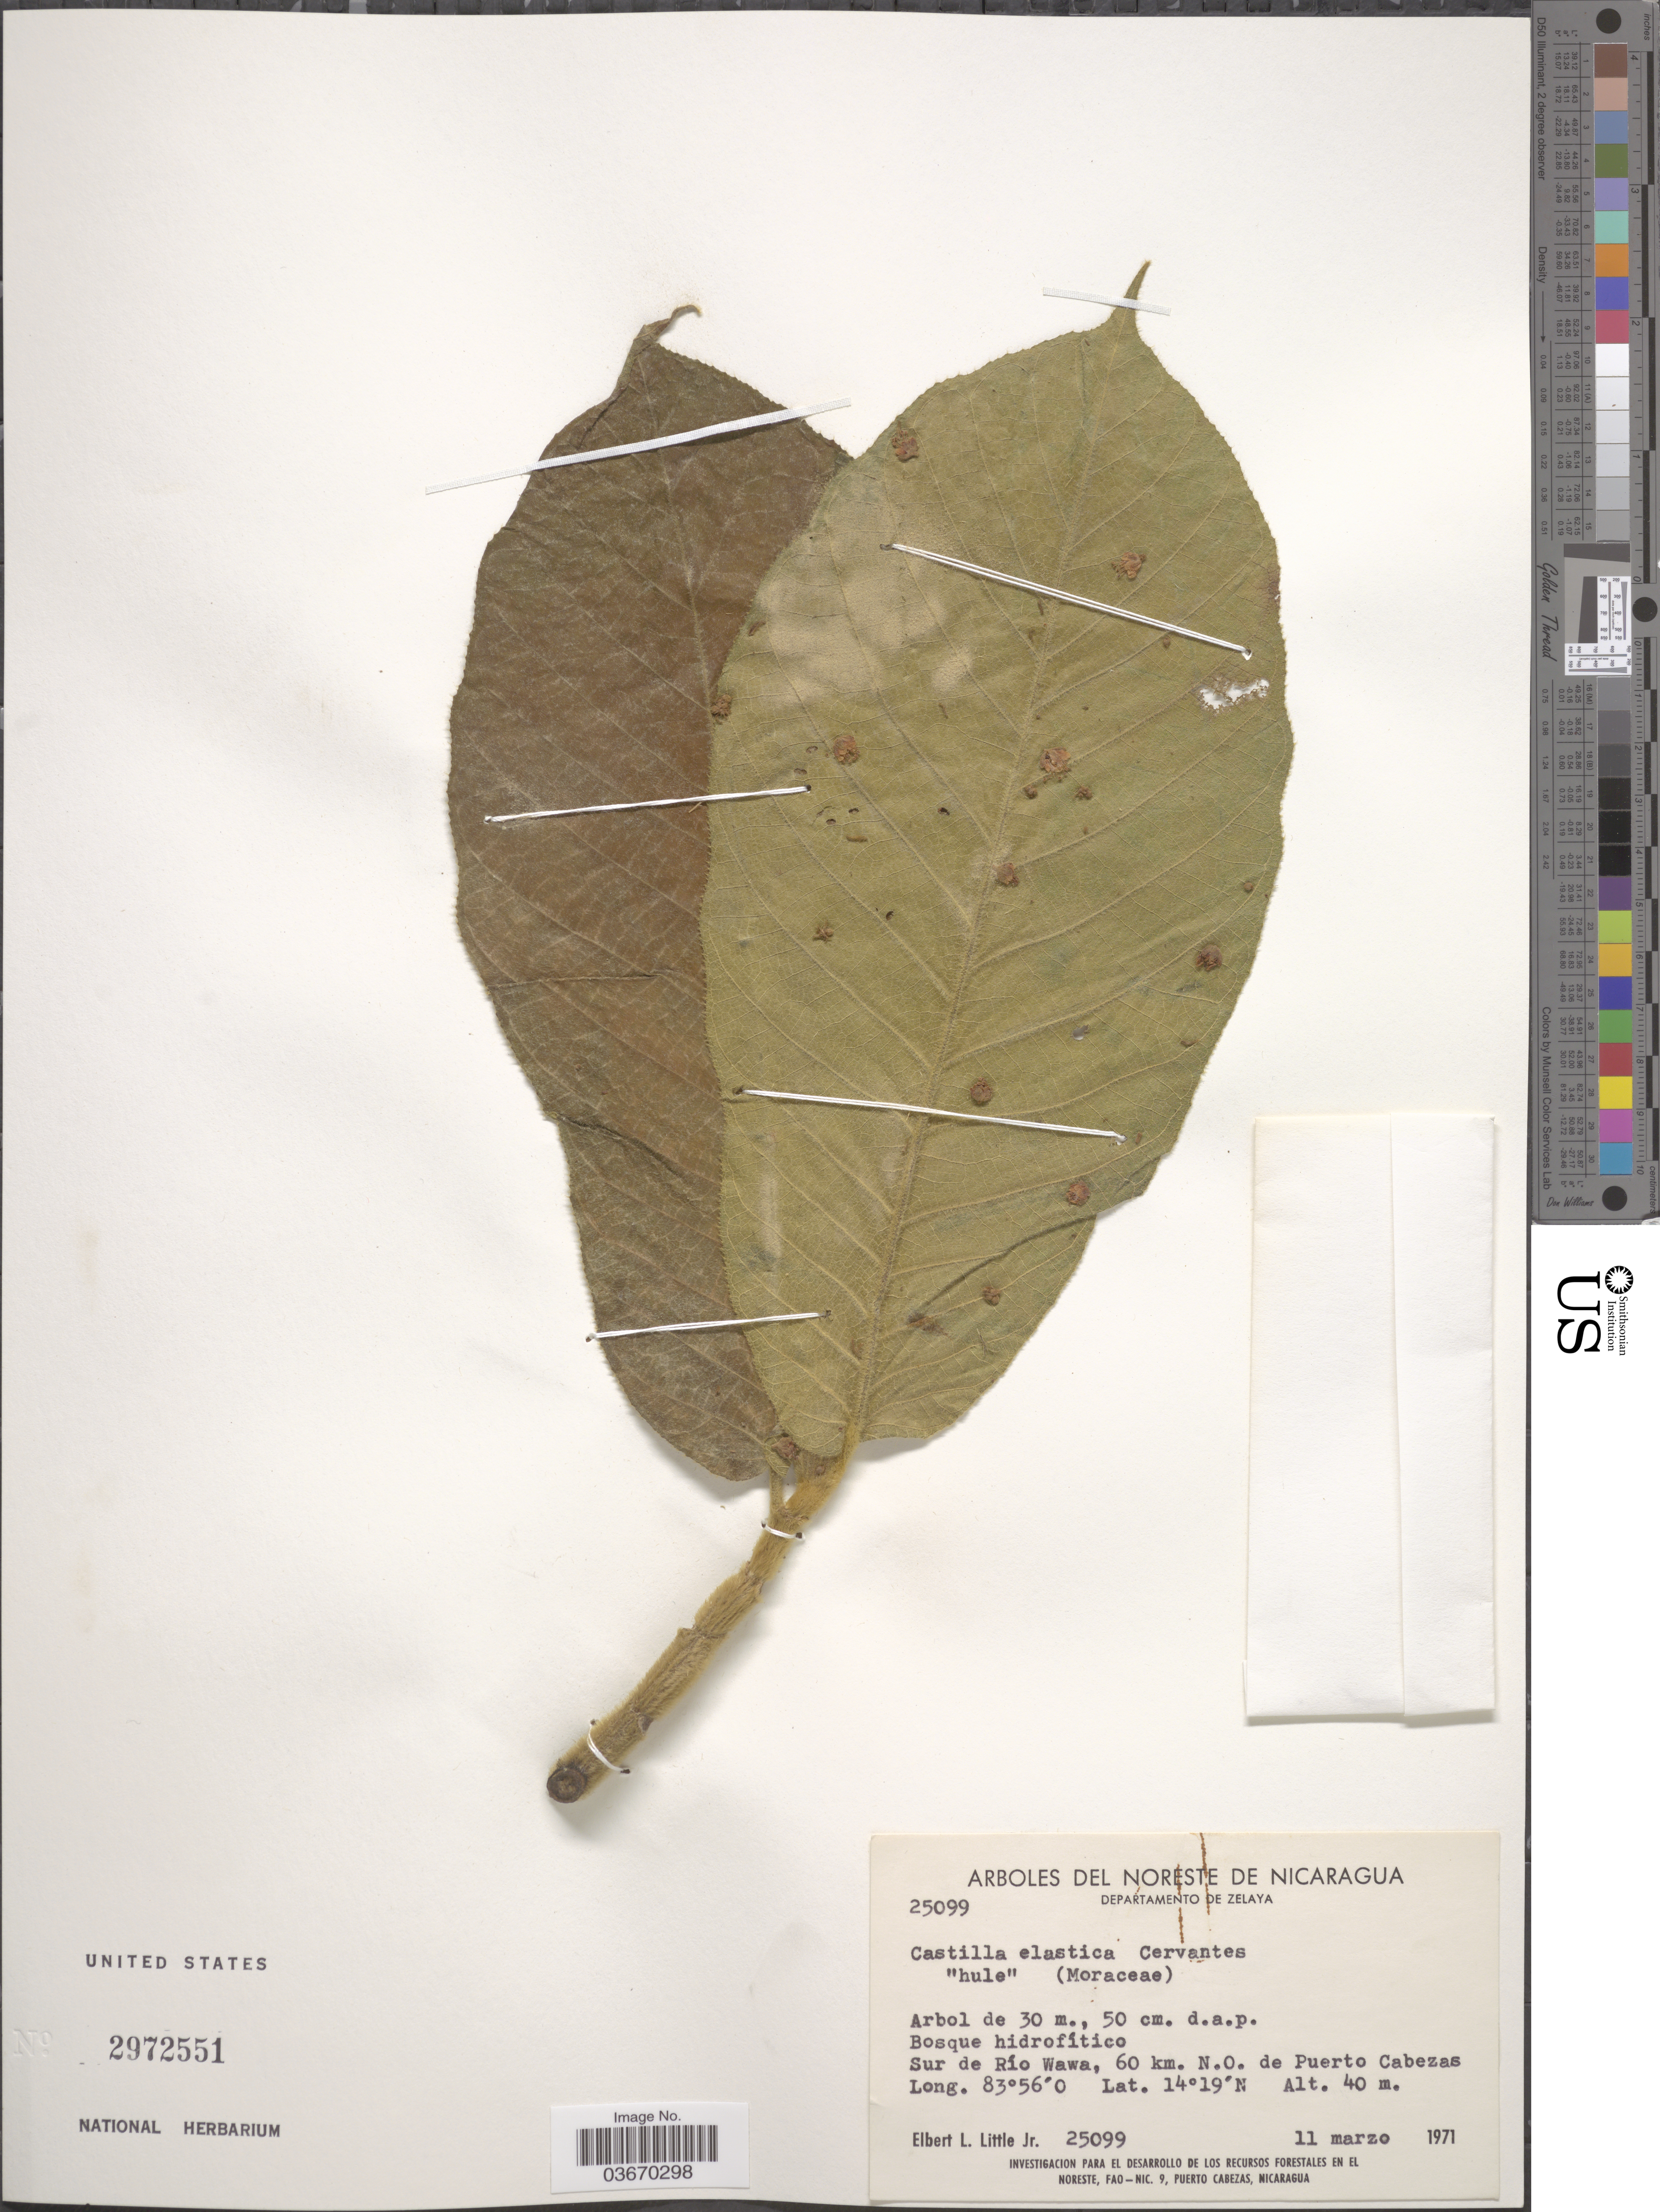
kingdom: Plantae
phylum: Tracheophyta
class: Magnoliopsida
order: Rosales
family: Moraceae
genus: Castilla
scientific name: Castilla elastica subsp. elastica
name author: Sessé ex Cerv.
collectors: E. L. Little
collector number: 25099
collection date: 1971-03-11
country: Nicaragua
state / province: Atlántico Norte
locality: Noreste de Nicaragua. Departamento de Zelaya. Bosque hidrofítico Sur de Río Wawa, 60 km. N.O. de Puerto Cabezas.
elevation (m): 40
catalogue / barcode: US 2972551